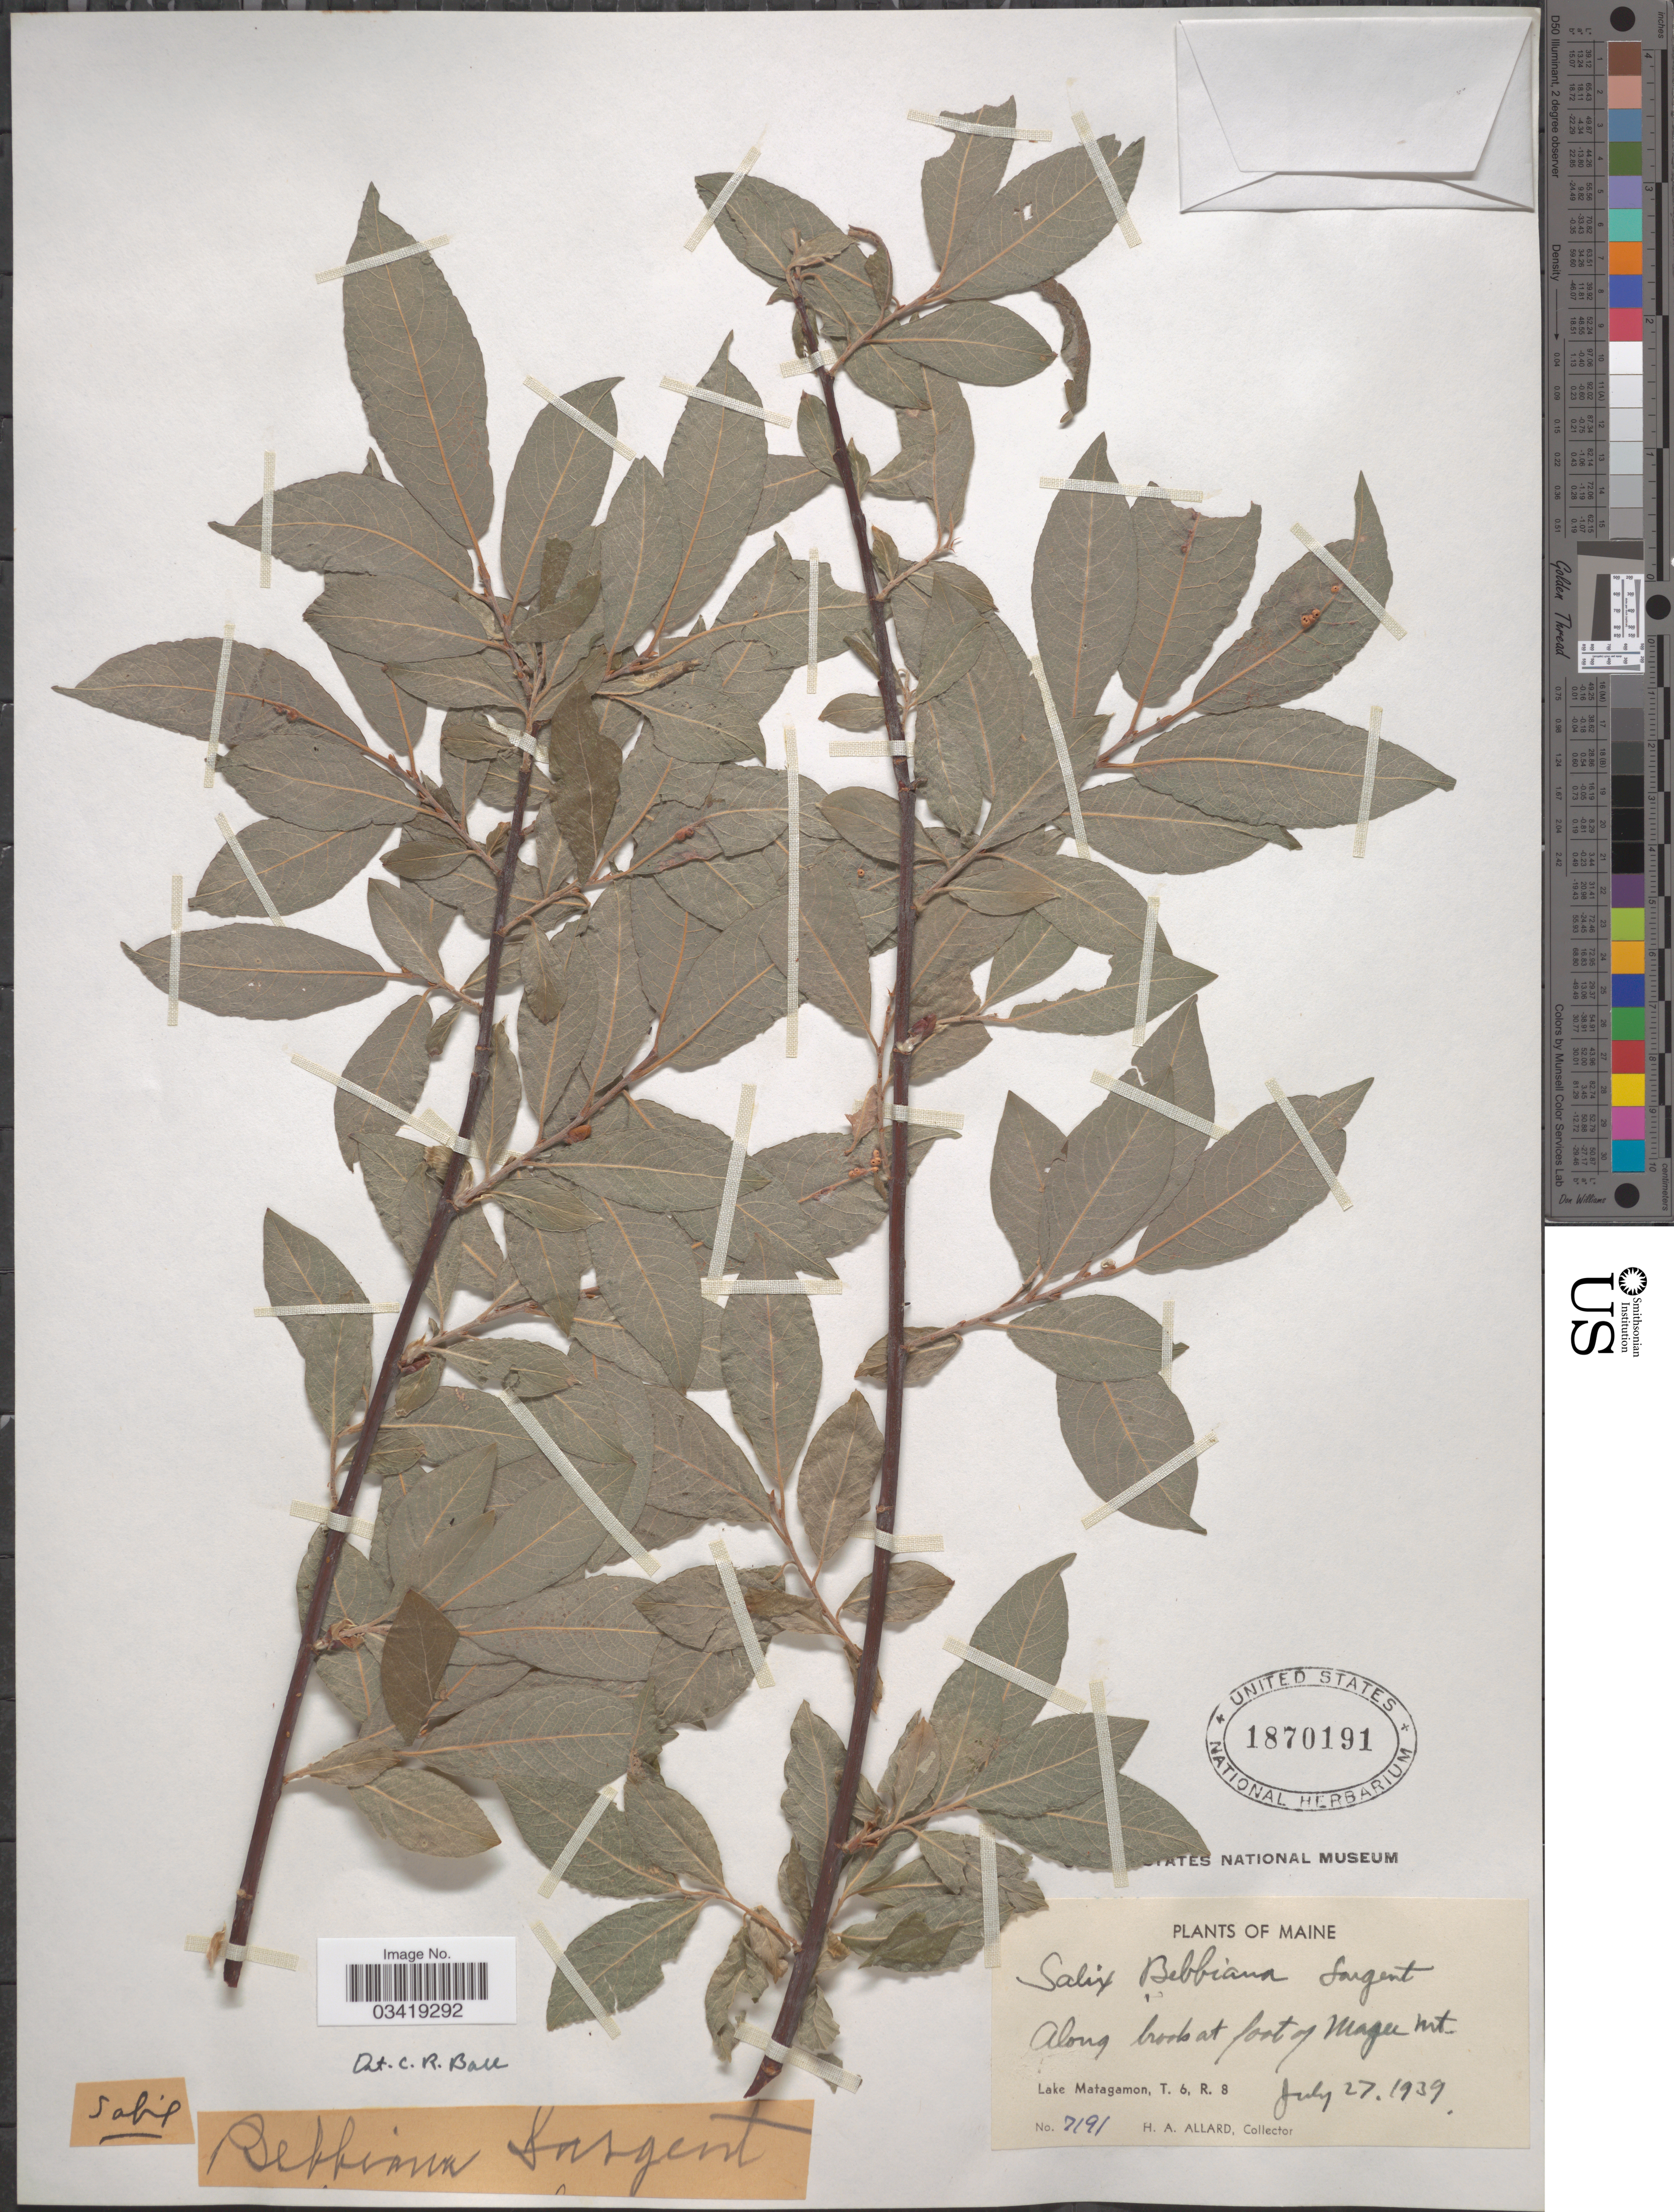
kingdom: Plantae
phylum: Tracheophyta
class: Magnoliopsida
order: Malpighiales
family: Salicaceae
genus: Salix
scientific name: Salix bebbiana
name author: Sarg.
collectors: H. A. Allard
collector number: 7191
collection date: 1939-07-27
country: United States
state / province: Maine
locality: Along brook at foot of Magee Mt. Lake Matagamon, T. 6, R. 8.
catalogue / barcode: US 1870191